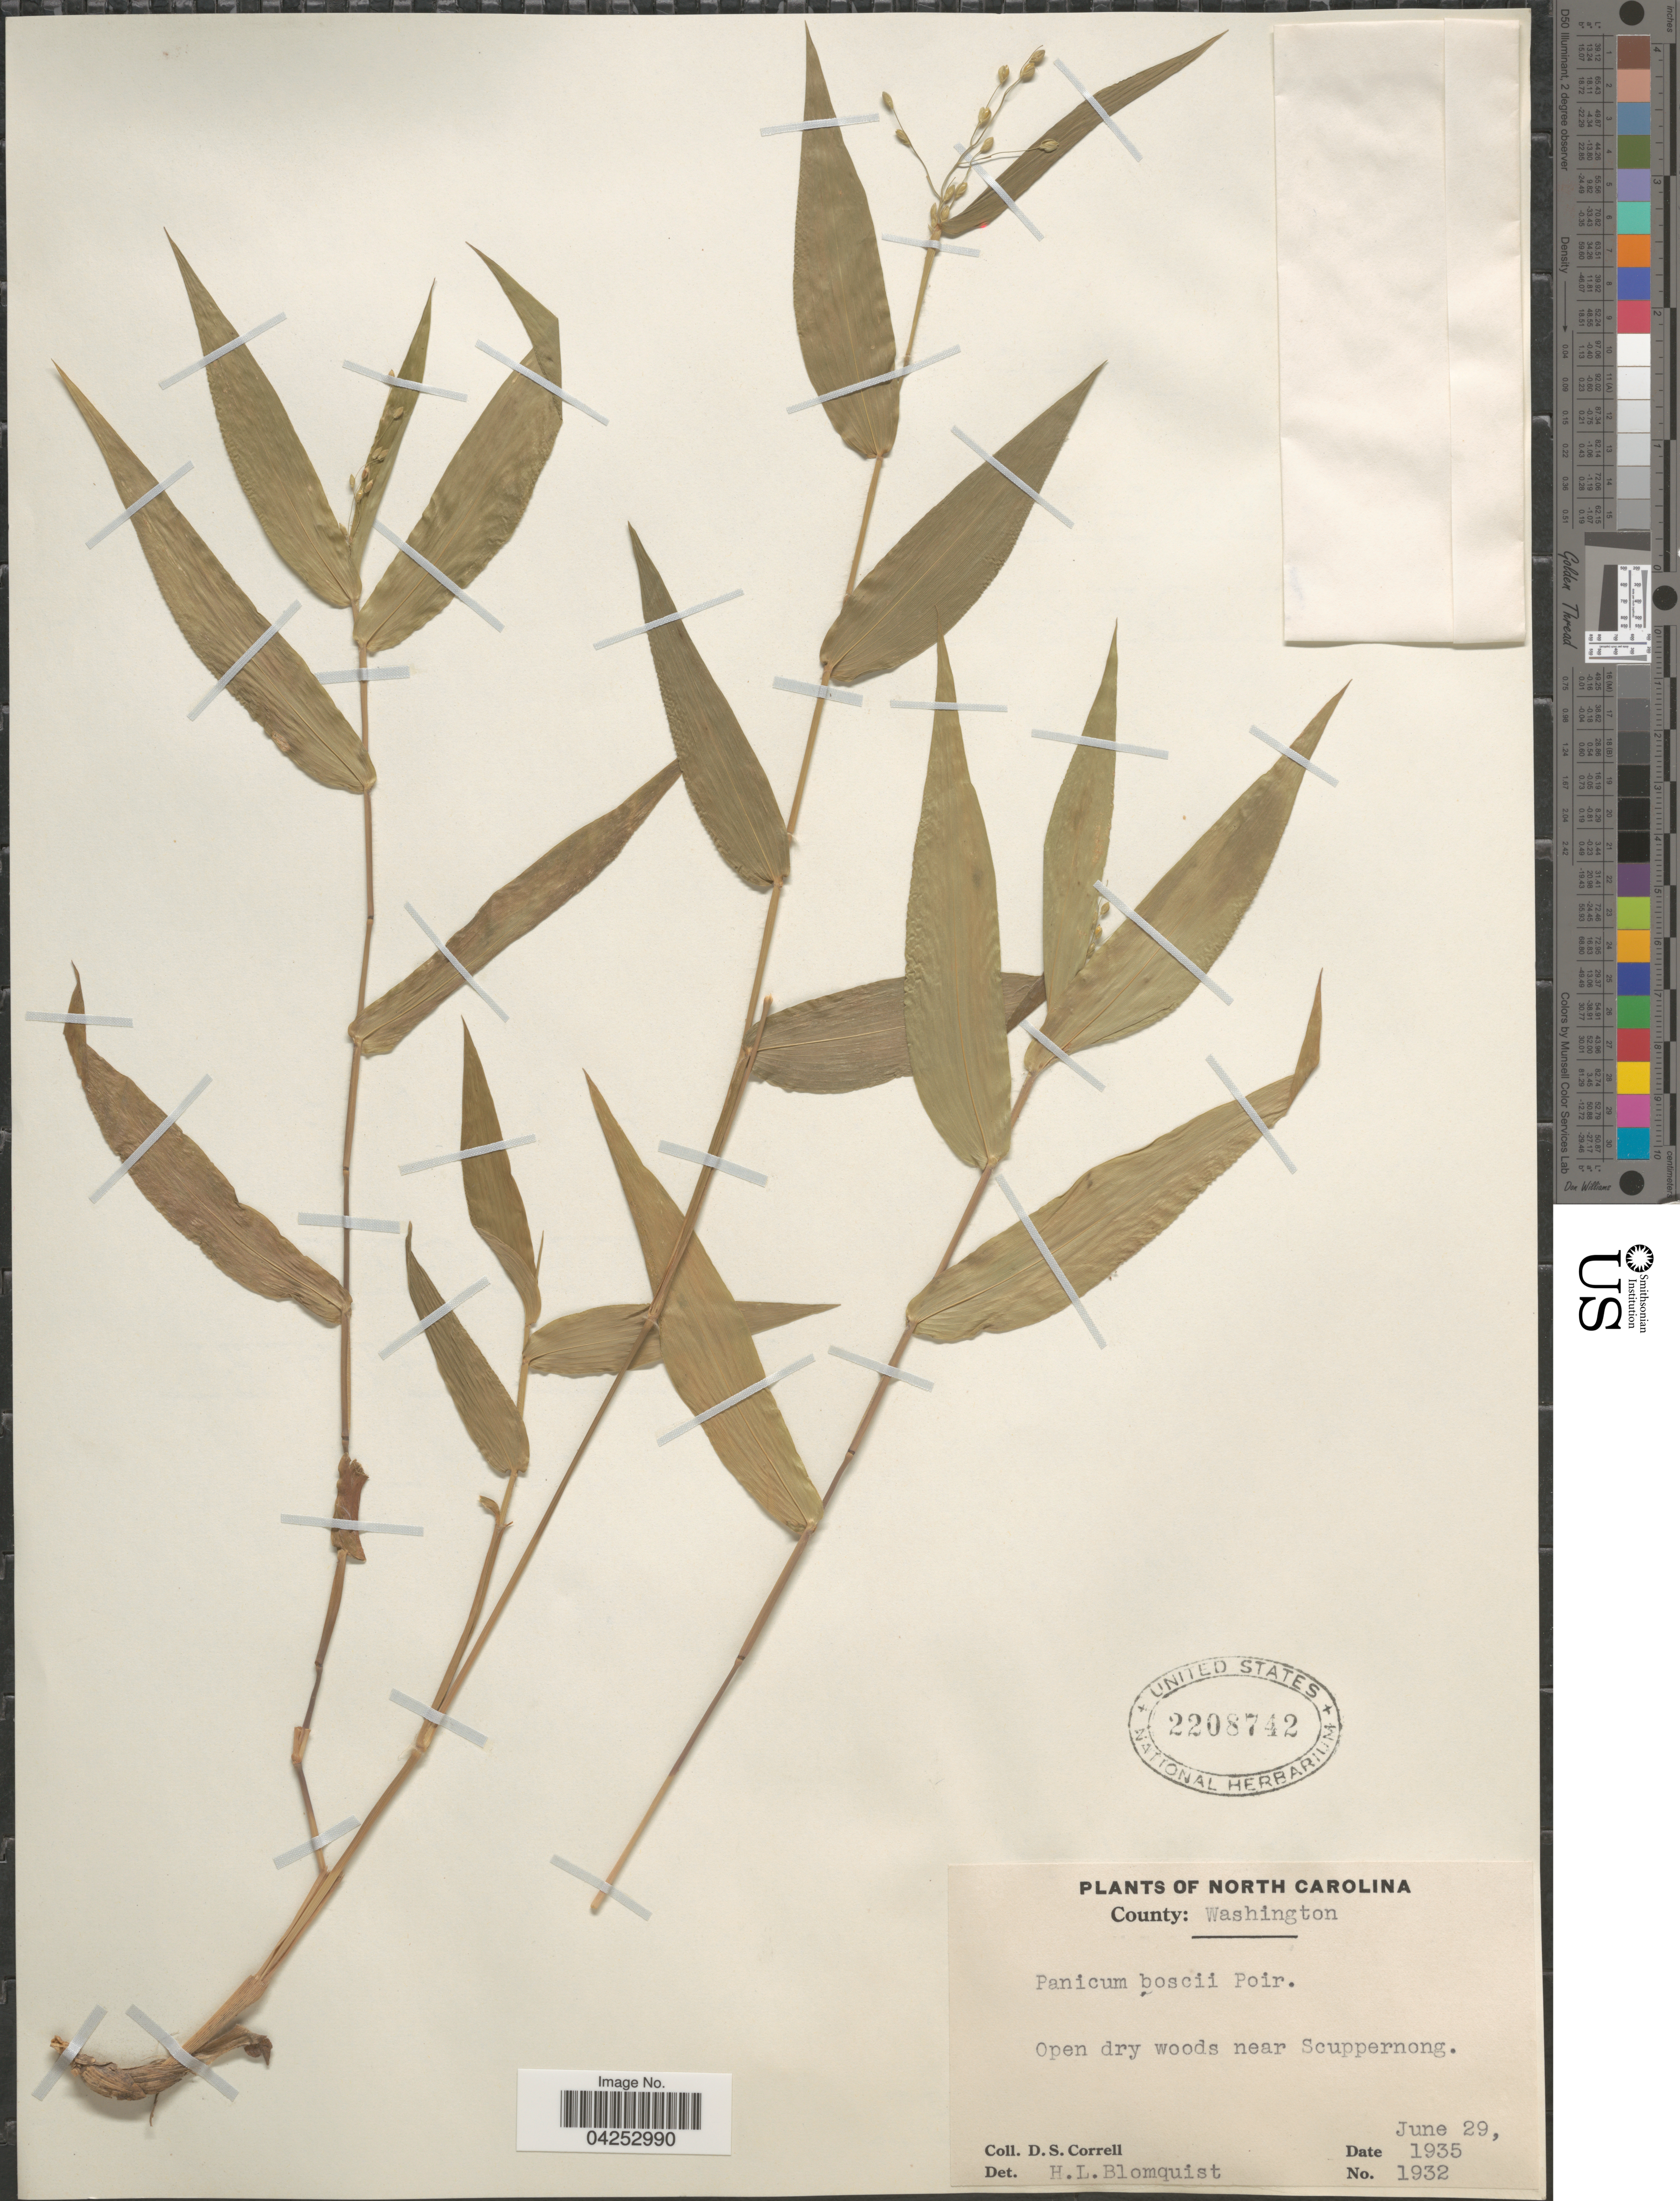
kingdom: Plantae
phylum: Tracheophyta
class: Liliopsida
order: Poales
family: Poaceae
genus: Dichanthelium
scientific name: Dichanthelium boscii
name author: (Poir.) Gould & C.A. Clark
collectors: D. S. Correll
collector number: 1932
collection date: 1935-06-29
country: United States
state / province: North Carolina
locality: County: Washington. Open dry woods near Scuppernong.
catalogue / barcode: US 2208742